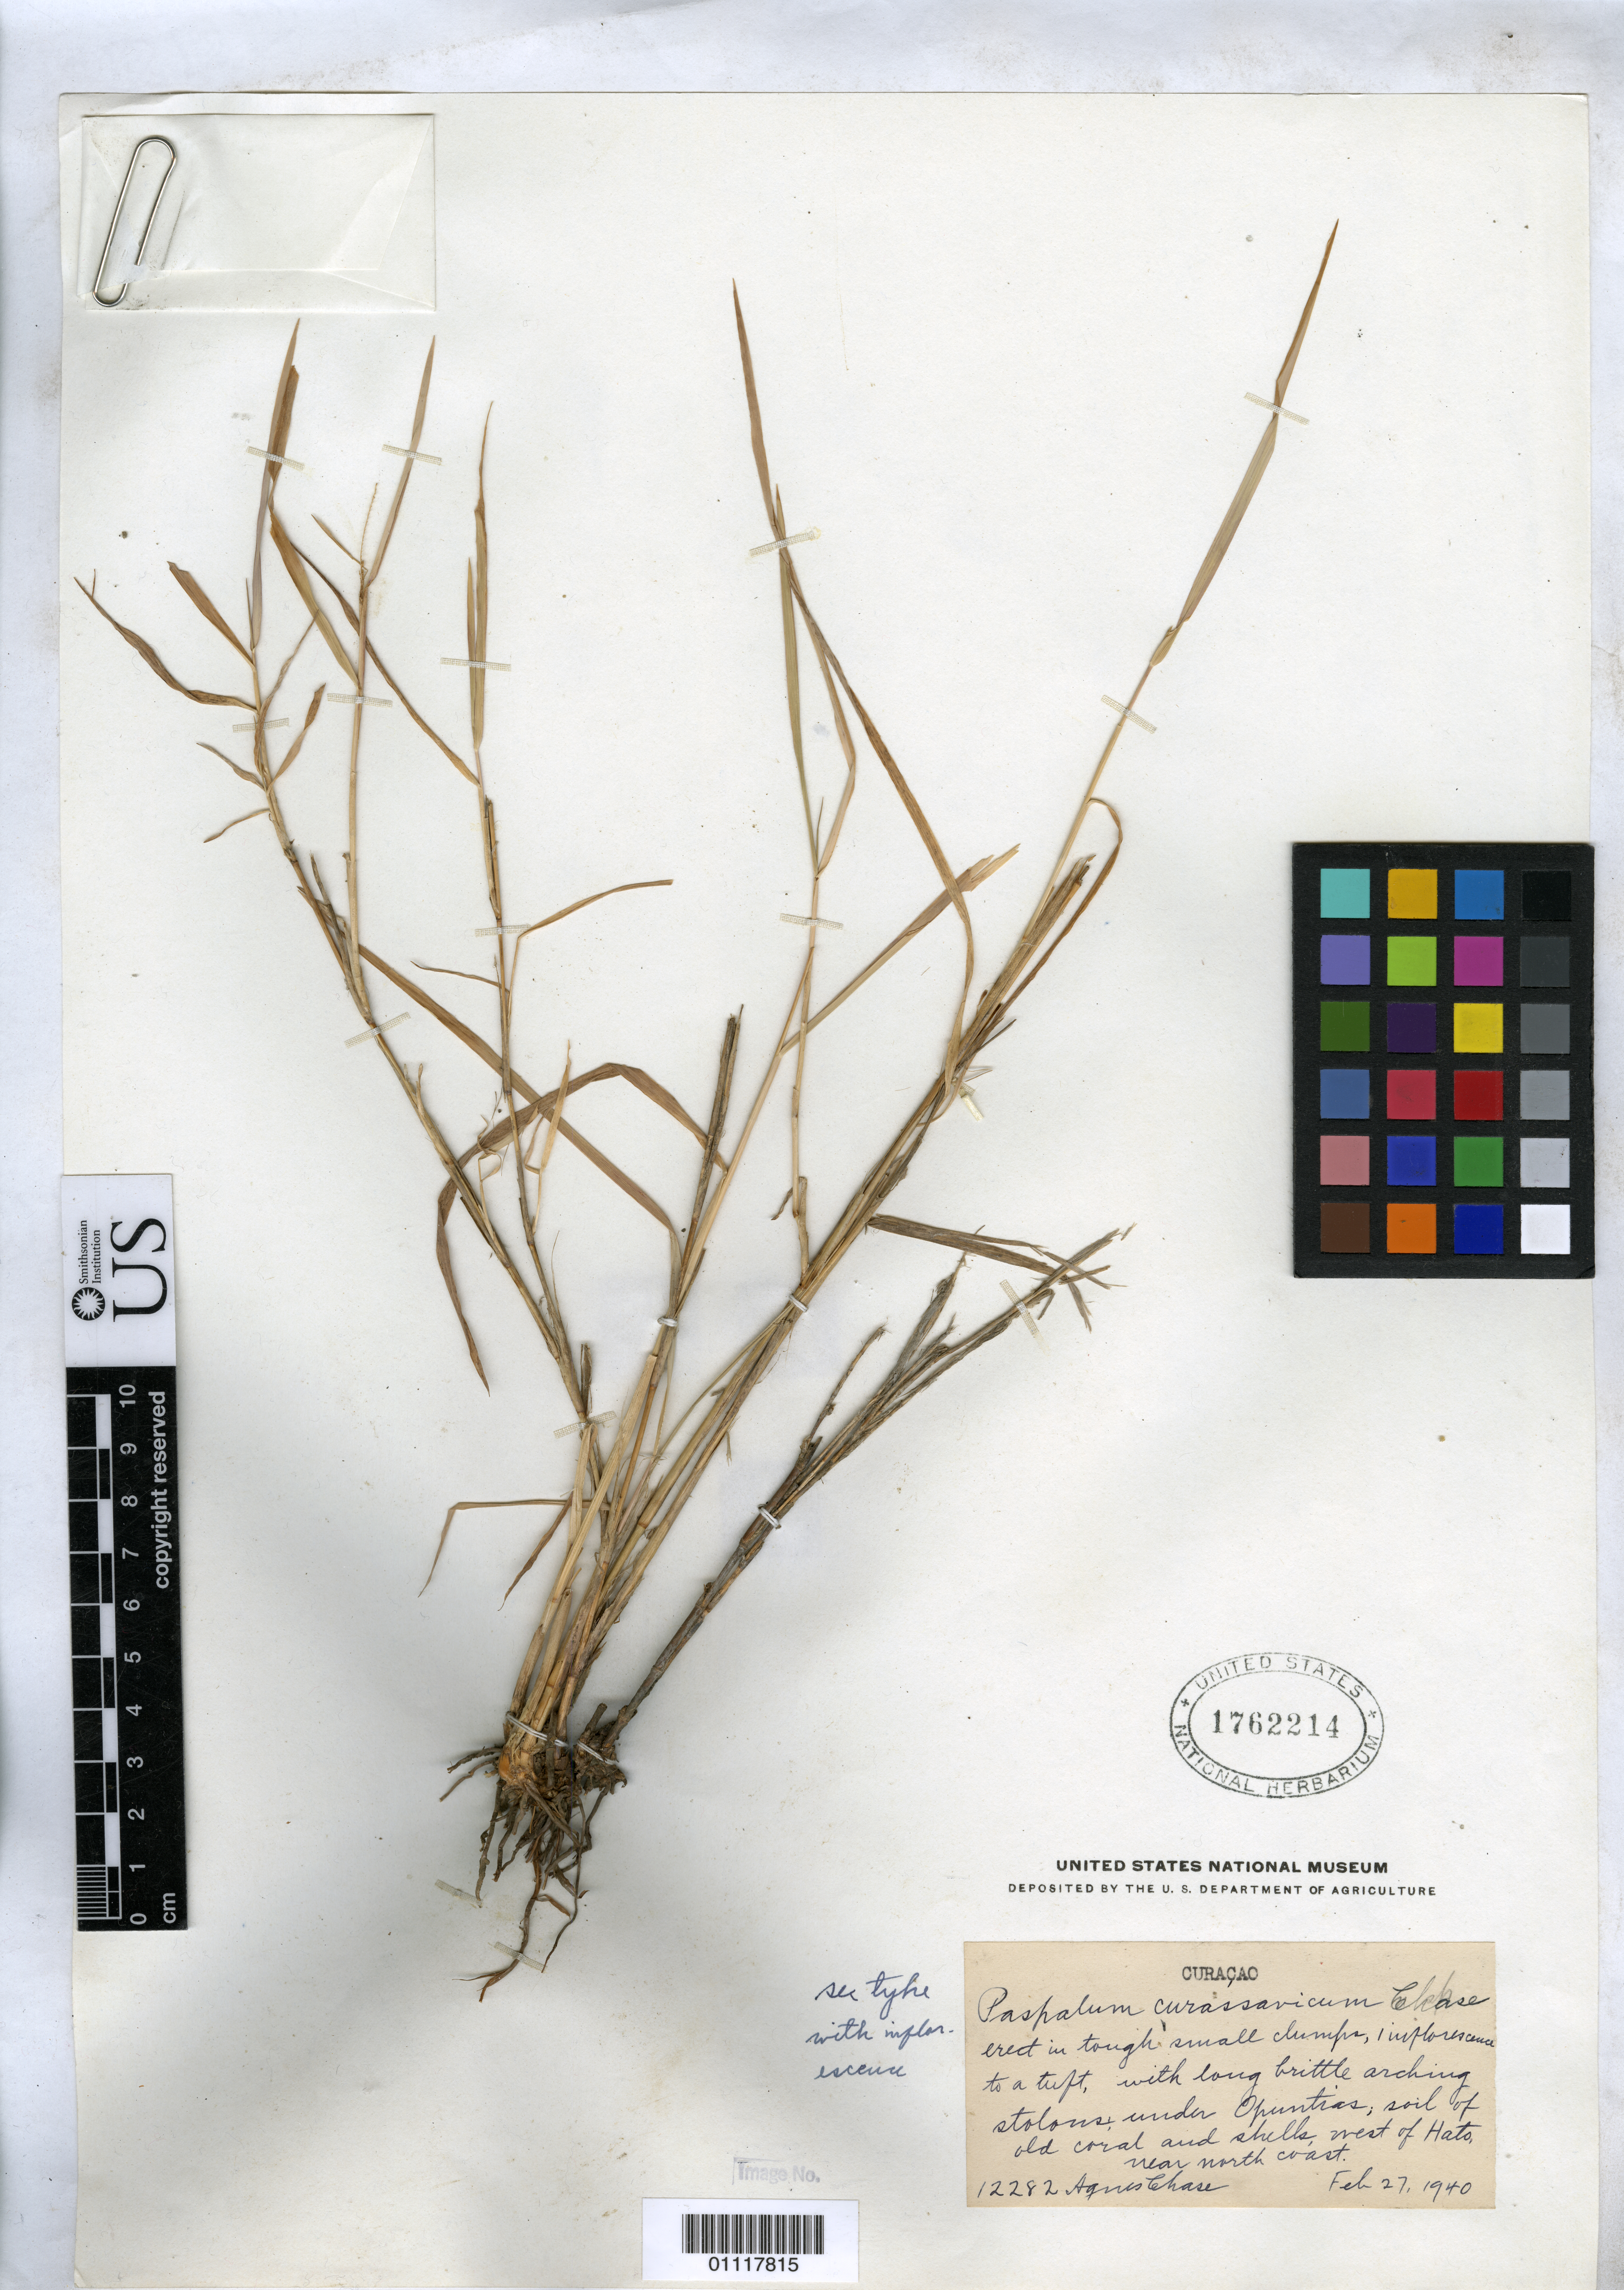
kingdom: Plantae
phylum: Tracheophyta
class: Liliopsida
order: Poales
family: Poaceae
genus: Paspalum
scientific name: Paspalum curassavicum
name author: Chase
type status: Isotype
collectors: A. Chase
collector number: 12282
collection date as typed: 27 Feb 1940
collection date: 1940-02-27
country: Curaçao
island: Curaçao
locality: North coast of Curacao, west of Hato.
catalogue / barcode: US 1762214